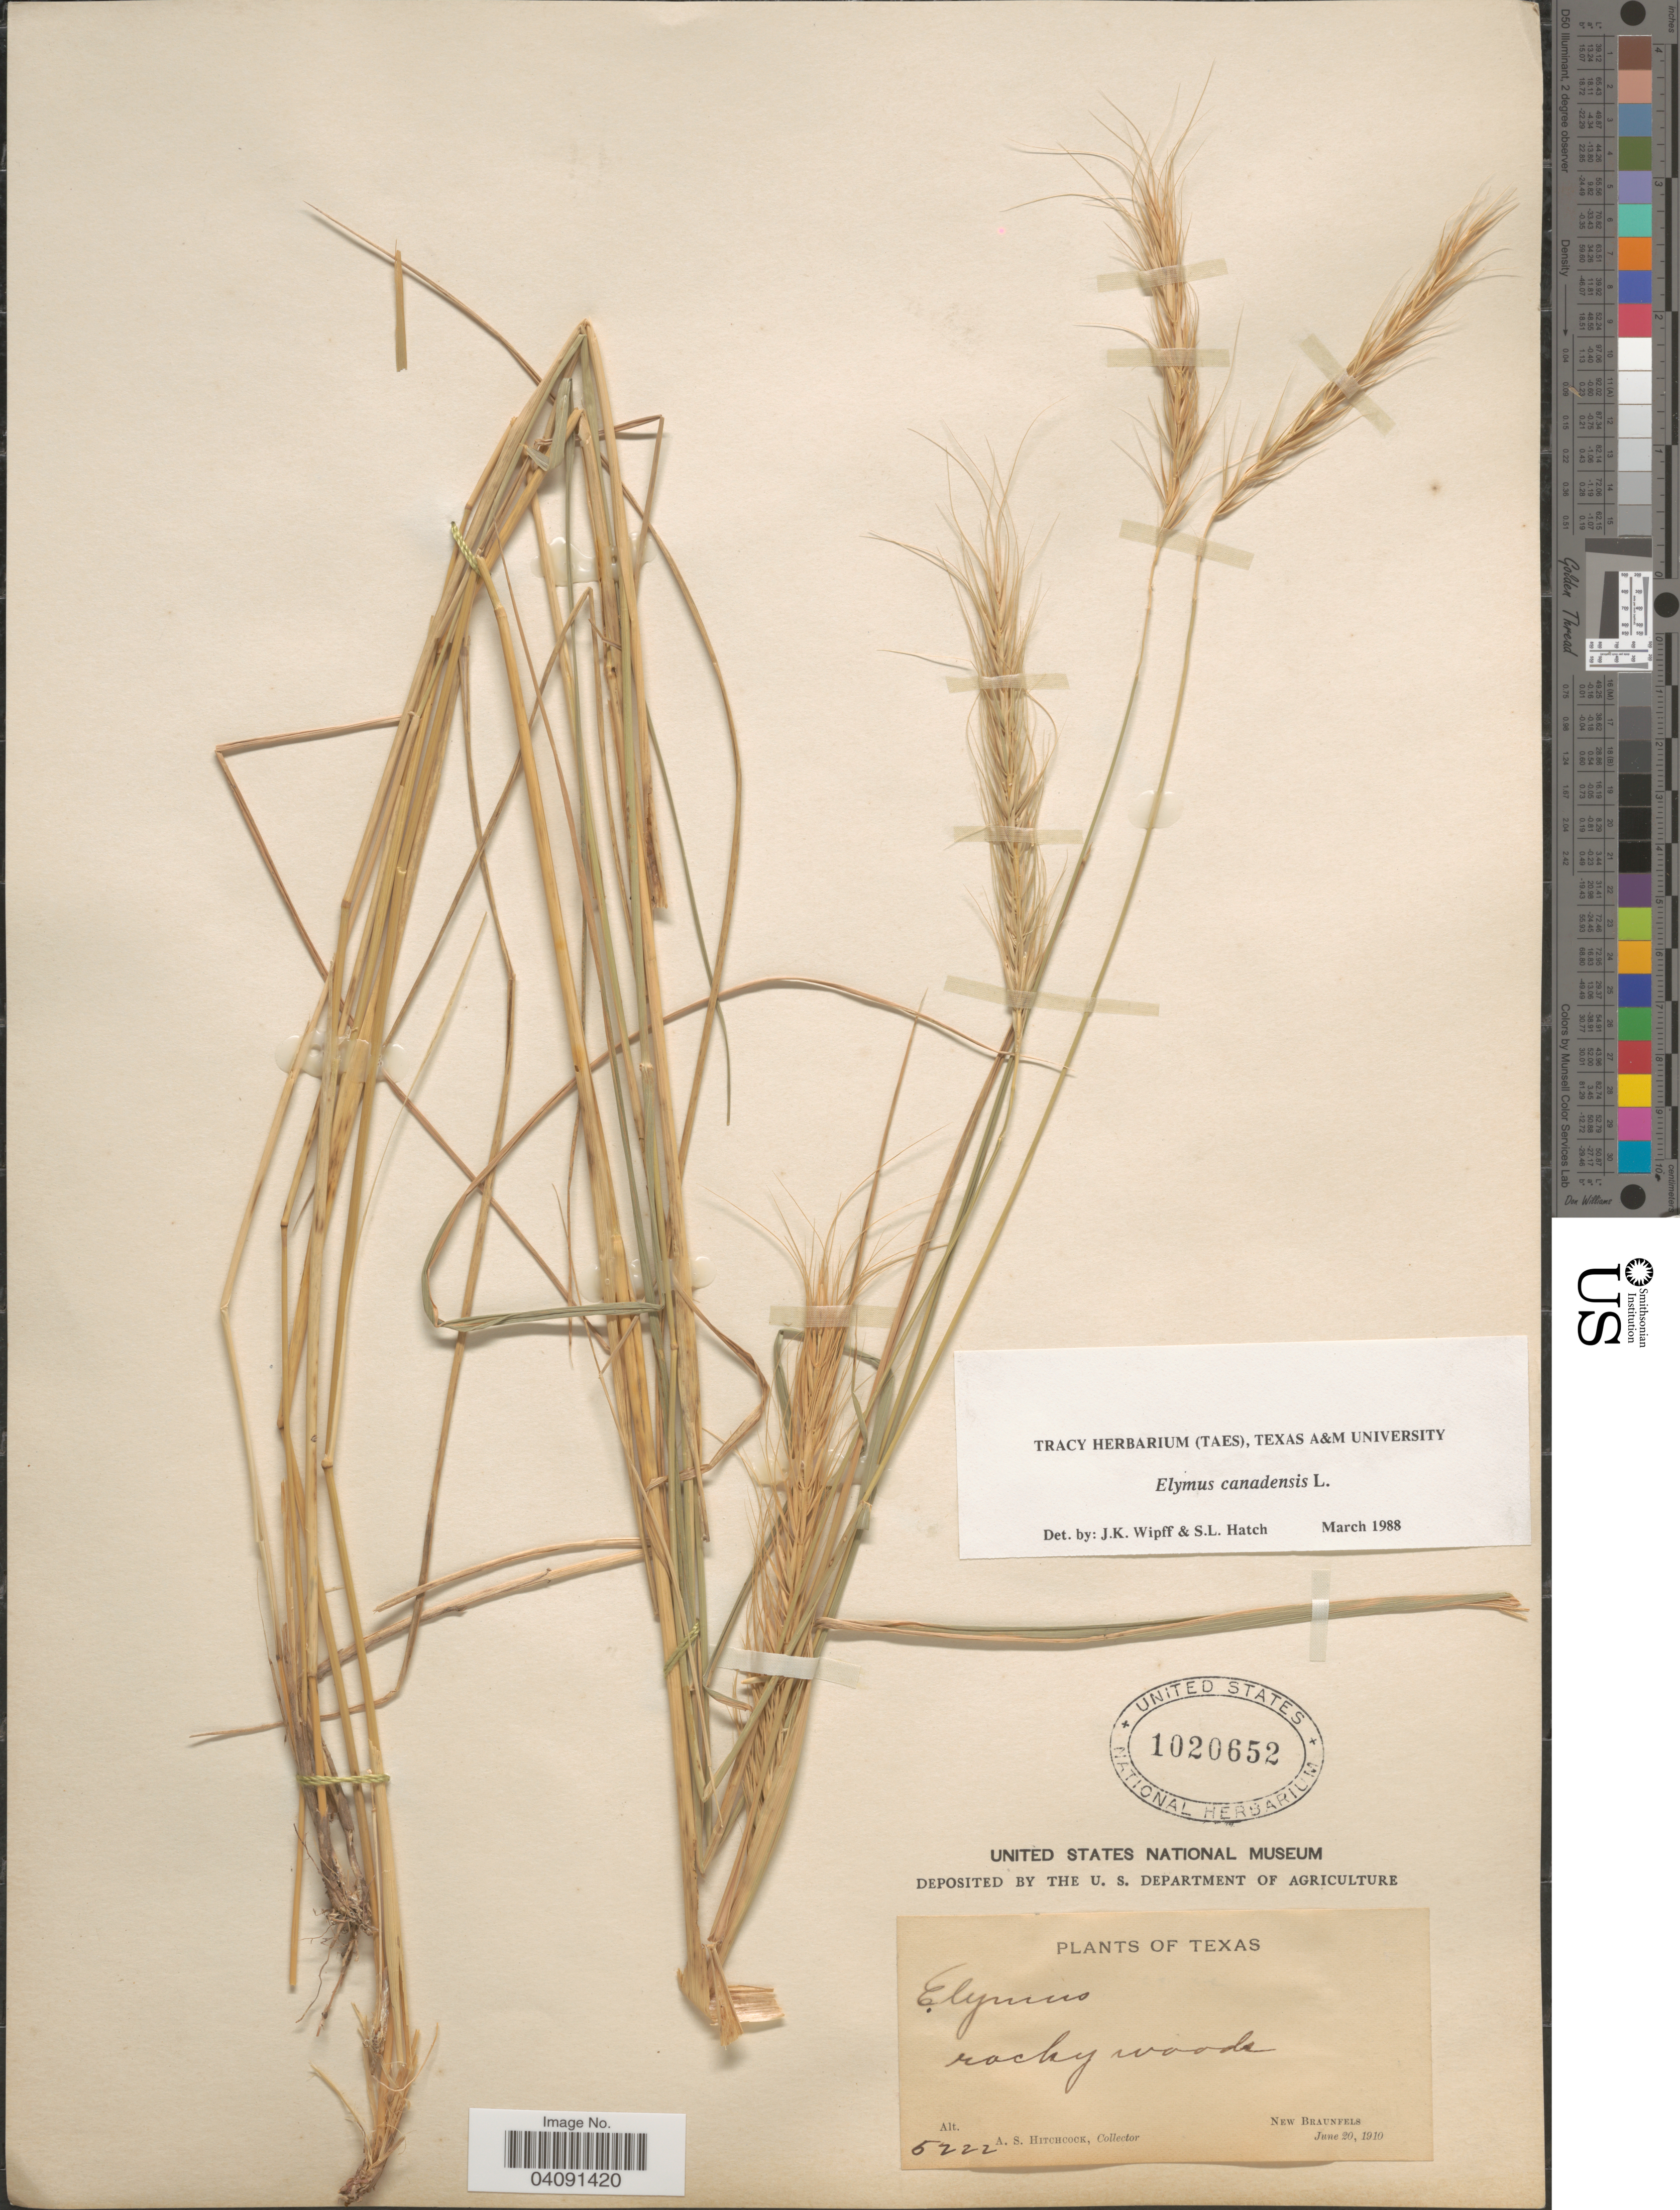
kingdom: Plantae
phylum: Tracheophyta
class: Liliopsida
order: Poales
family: Poaceae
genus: Elymus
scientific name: Elymus canadensis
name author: L.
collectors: A. S. Hitchcock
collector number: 5222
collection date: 1910-06-20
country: United States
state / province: Texas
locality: Rocky woods. New Braunfels.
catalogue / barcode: US 1020652